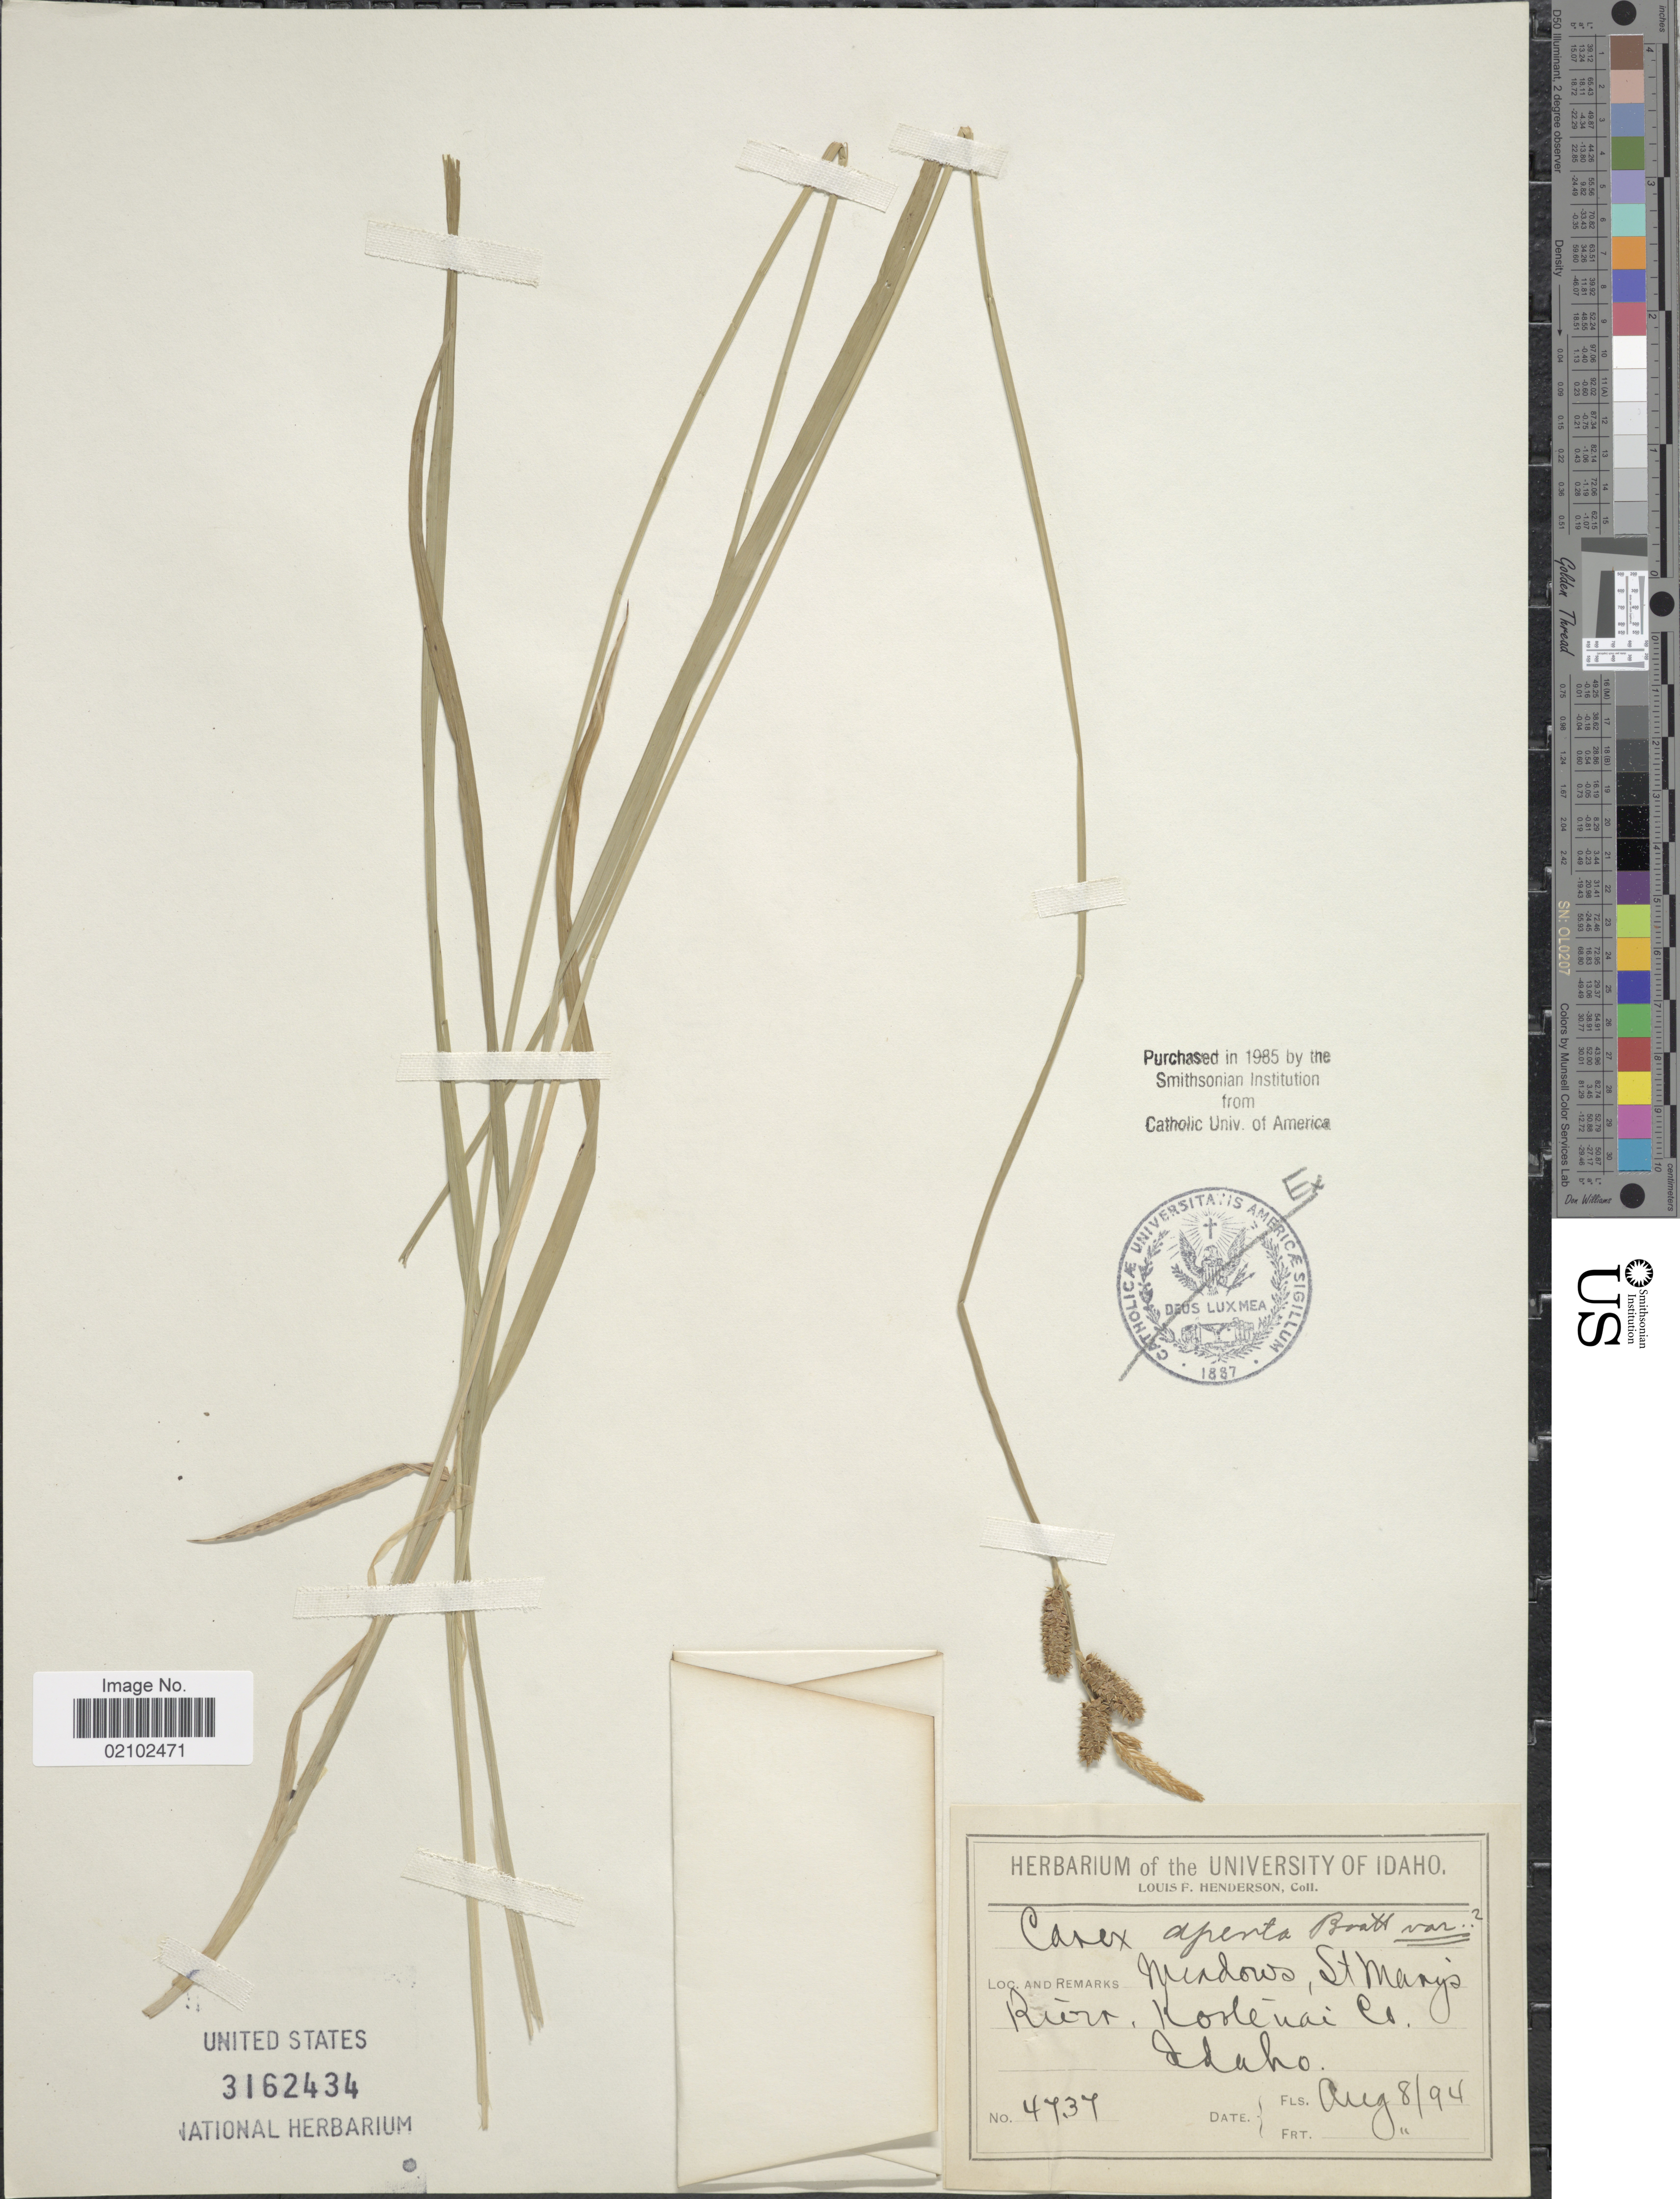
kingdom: Plantae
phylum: Tracheophyta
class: Liliopsida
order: Poales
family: Cyperaceae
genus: Carex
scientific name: Carex aperta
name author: Boott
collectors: L. Henderson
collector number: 4737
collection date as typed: Transcribed d/m/y: 8/8/94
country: United States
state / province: Idaho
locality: Meadows, St Mary's River, Kootenai Co.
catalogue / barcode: US 3162434